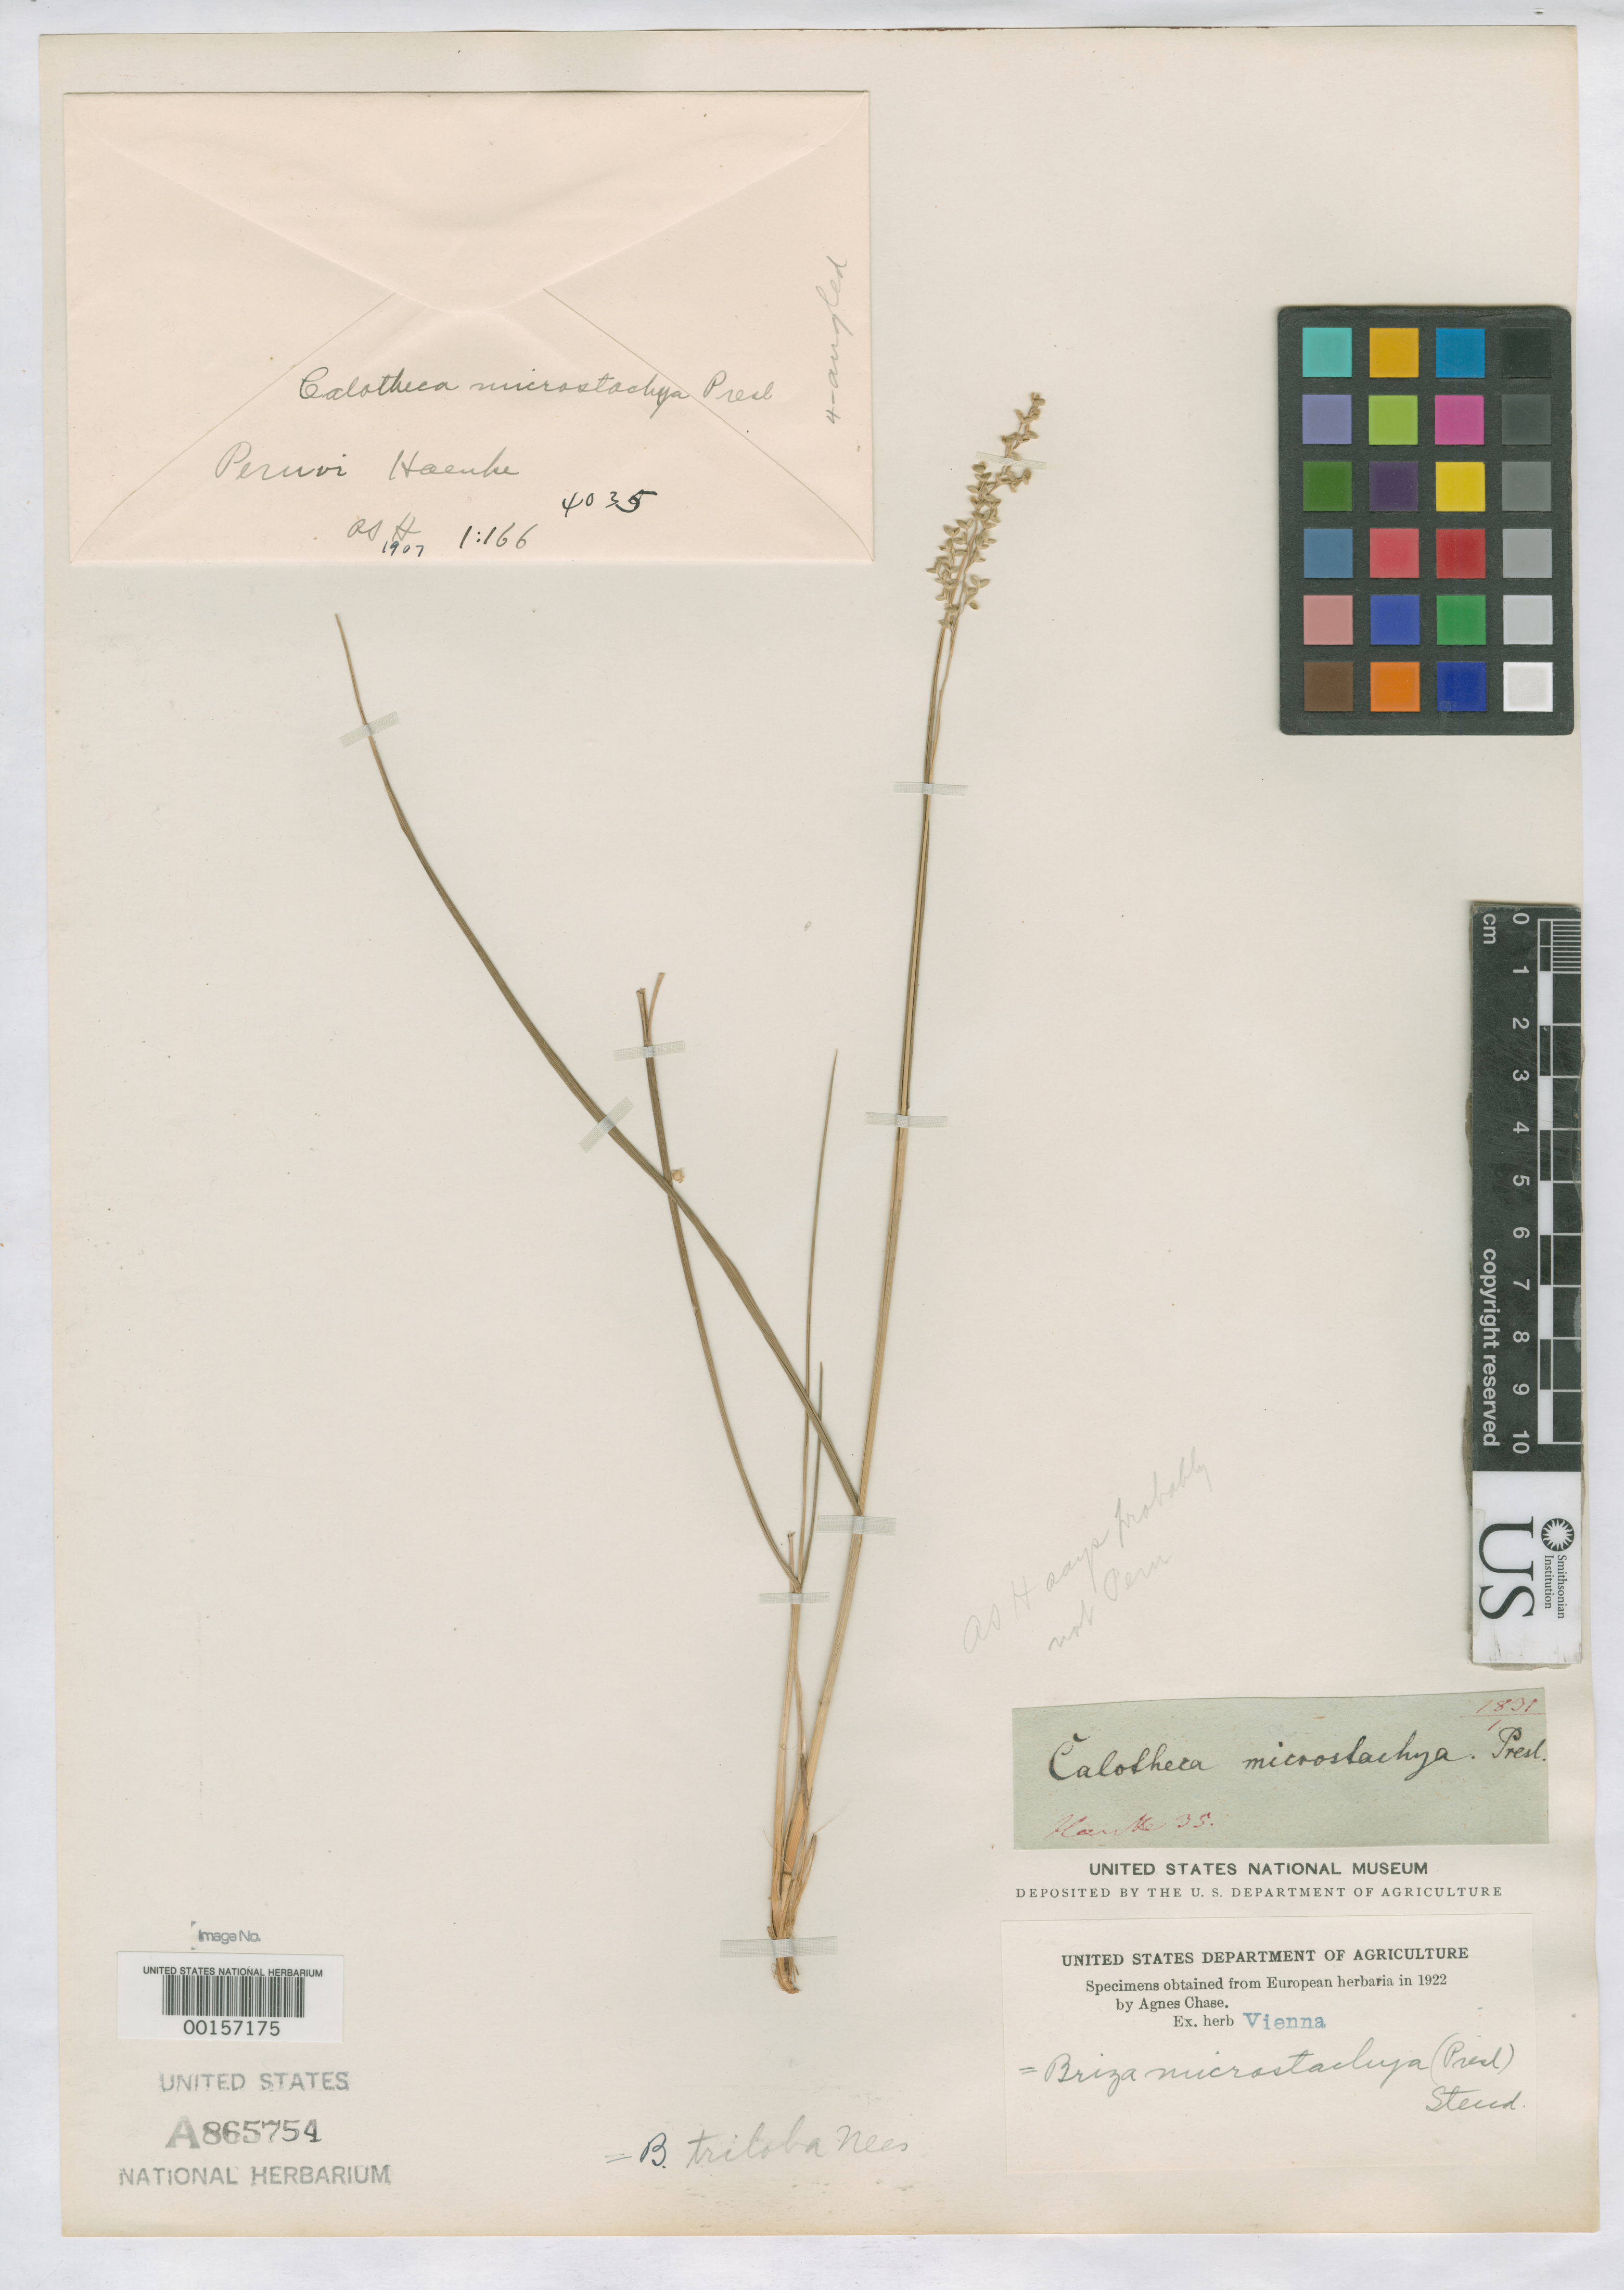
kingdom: Plantae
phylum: Tracheophyta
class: Liliopsida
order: Poales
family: Poaceae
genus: Calotheca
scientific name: Calotheca microstachya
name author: C. Presl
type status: Type Fragment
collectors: T. P. X. Haenke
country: Peru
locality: in mountains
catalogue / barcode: US 865754A